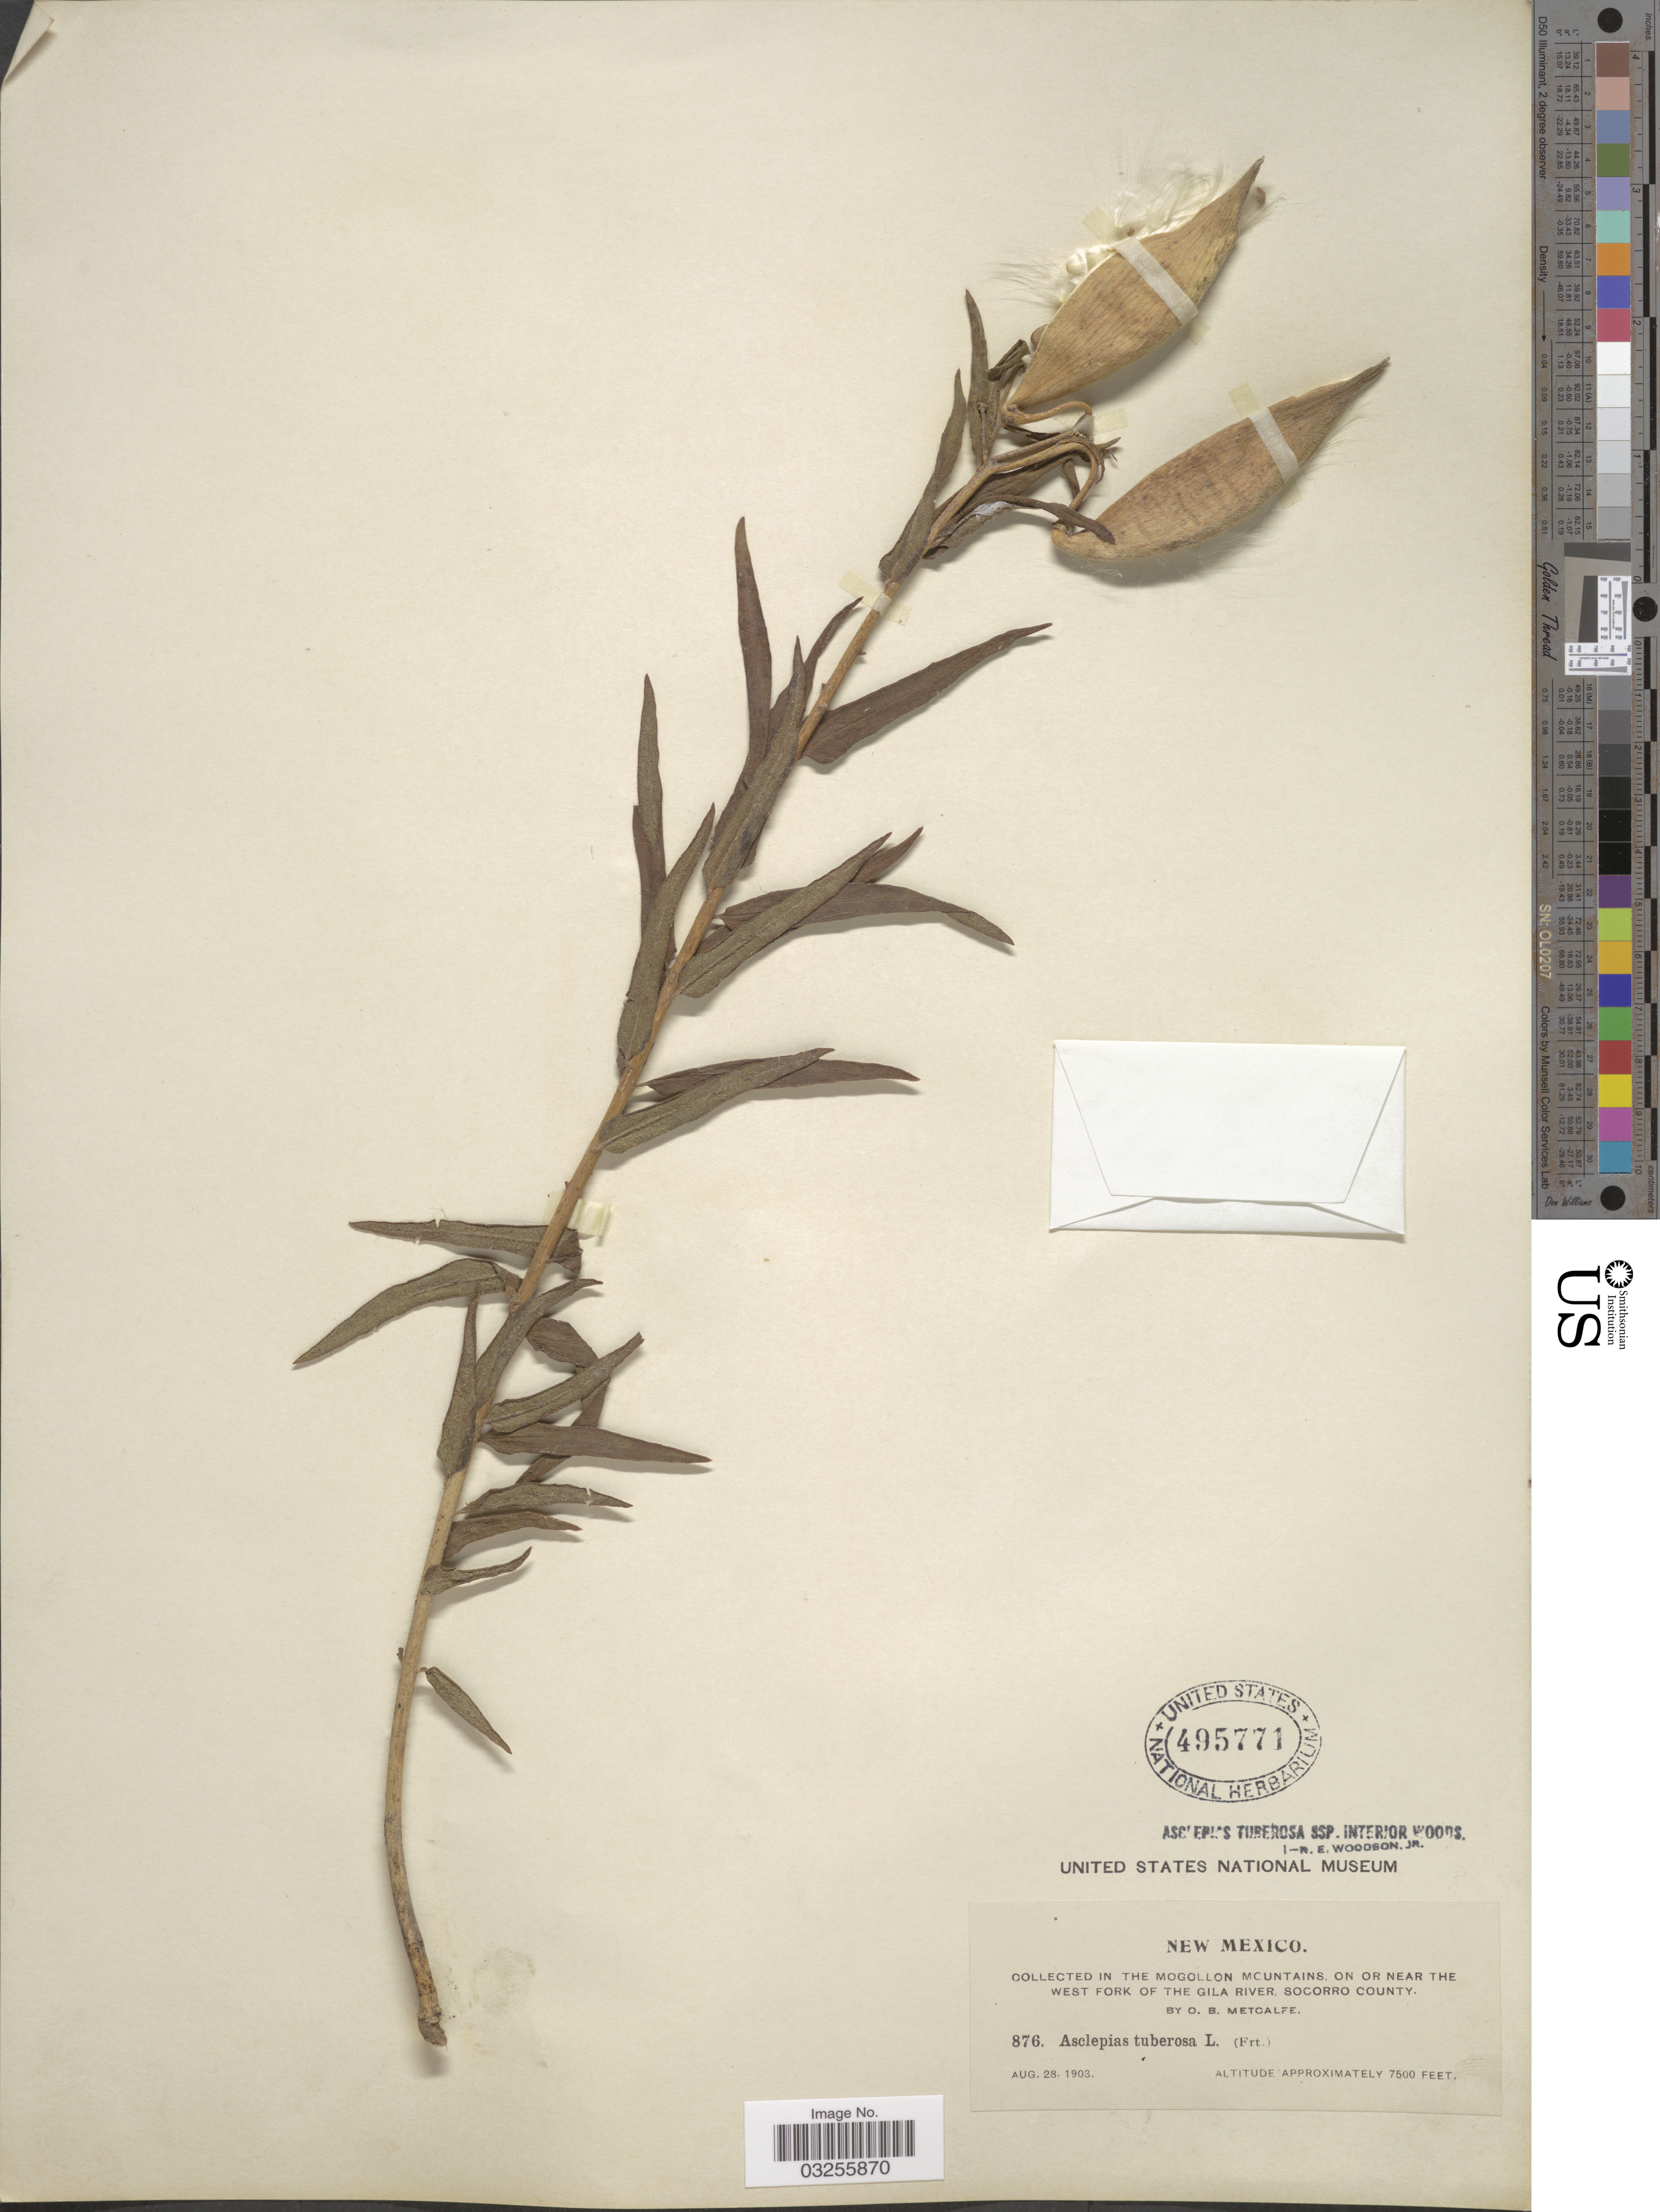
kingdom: Plantae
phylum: Tracheophyta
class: Magnoliopsida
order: Gentianales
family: Apocynaceae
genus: Asclepias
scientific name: Asclepias tuberosa subsp. interior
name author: Woodson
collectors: O. B. Metcalfe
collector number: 876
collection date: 1903-08-28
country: United States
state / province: New Mexico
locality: In the Mogollon Mountains, on or near the West Fork of the Gila River, Socorro County.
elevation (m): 2286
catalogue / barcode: US 495771